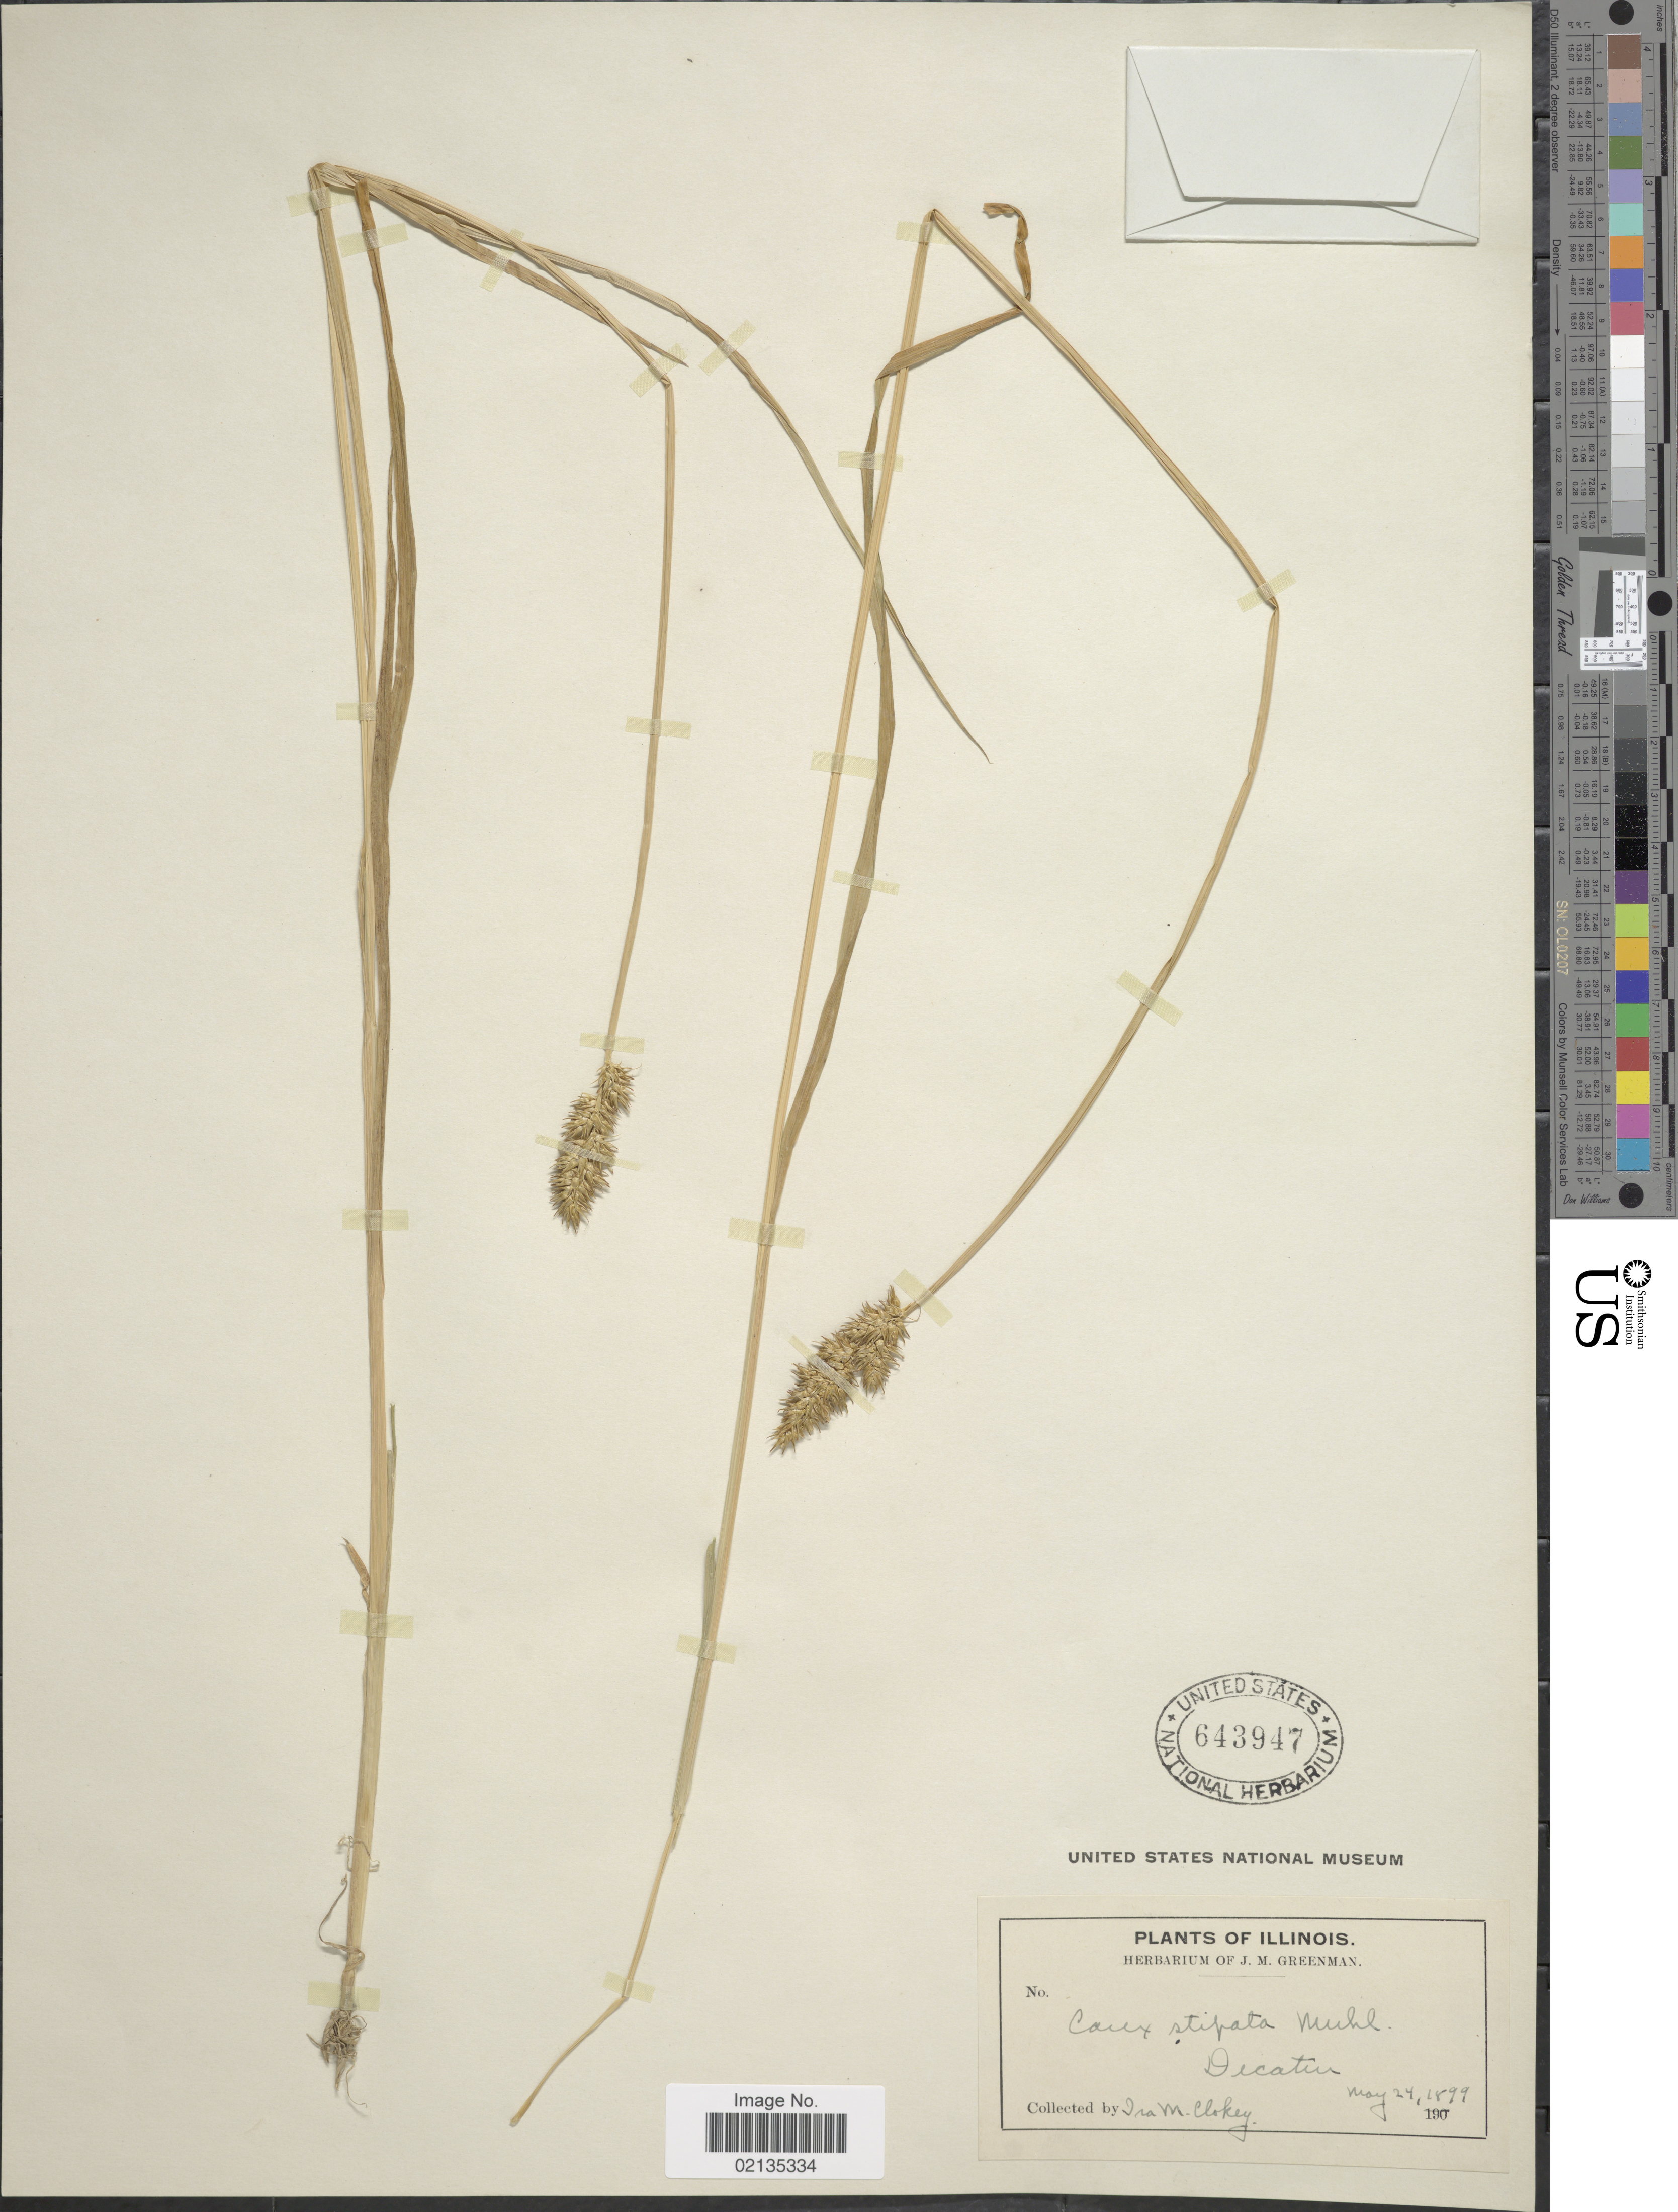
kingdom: Plantae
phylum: Tracheophyta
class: Liliopsida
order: Poales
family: Cyperaceae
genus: Carex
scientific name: Carex stipata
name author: Muhl. ex Willd.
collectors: I. W. Clokey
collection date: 1899-05-24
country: United States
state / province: Illinois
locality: Decatur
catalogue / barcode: US 643947